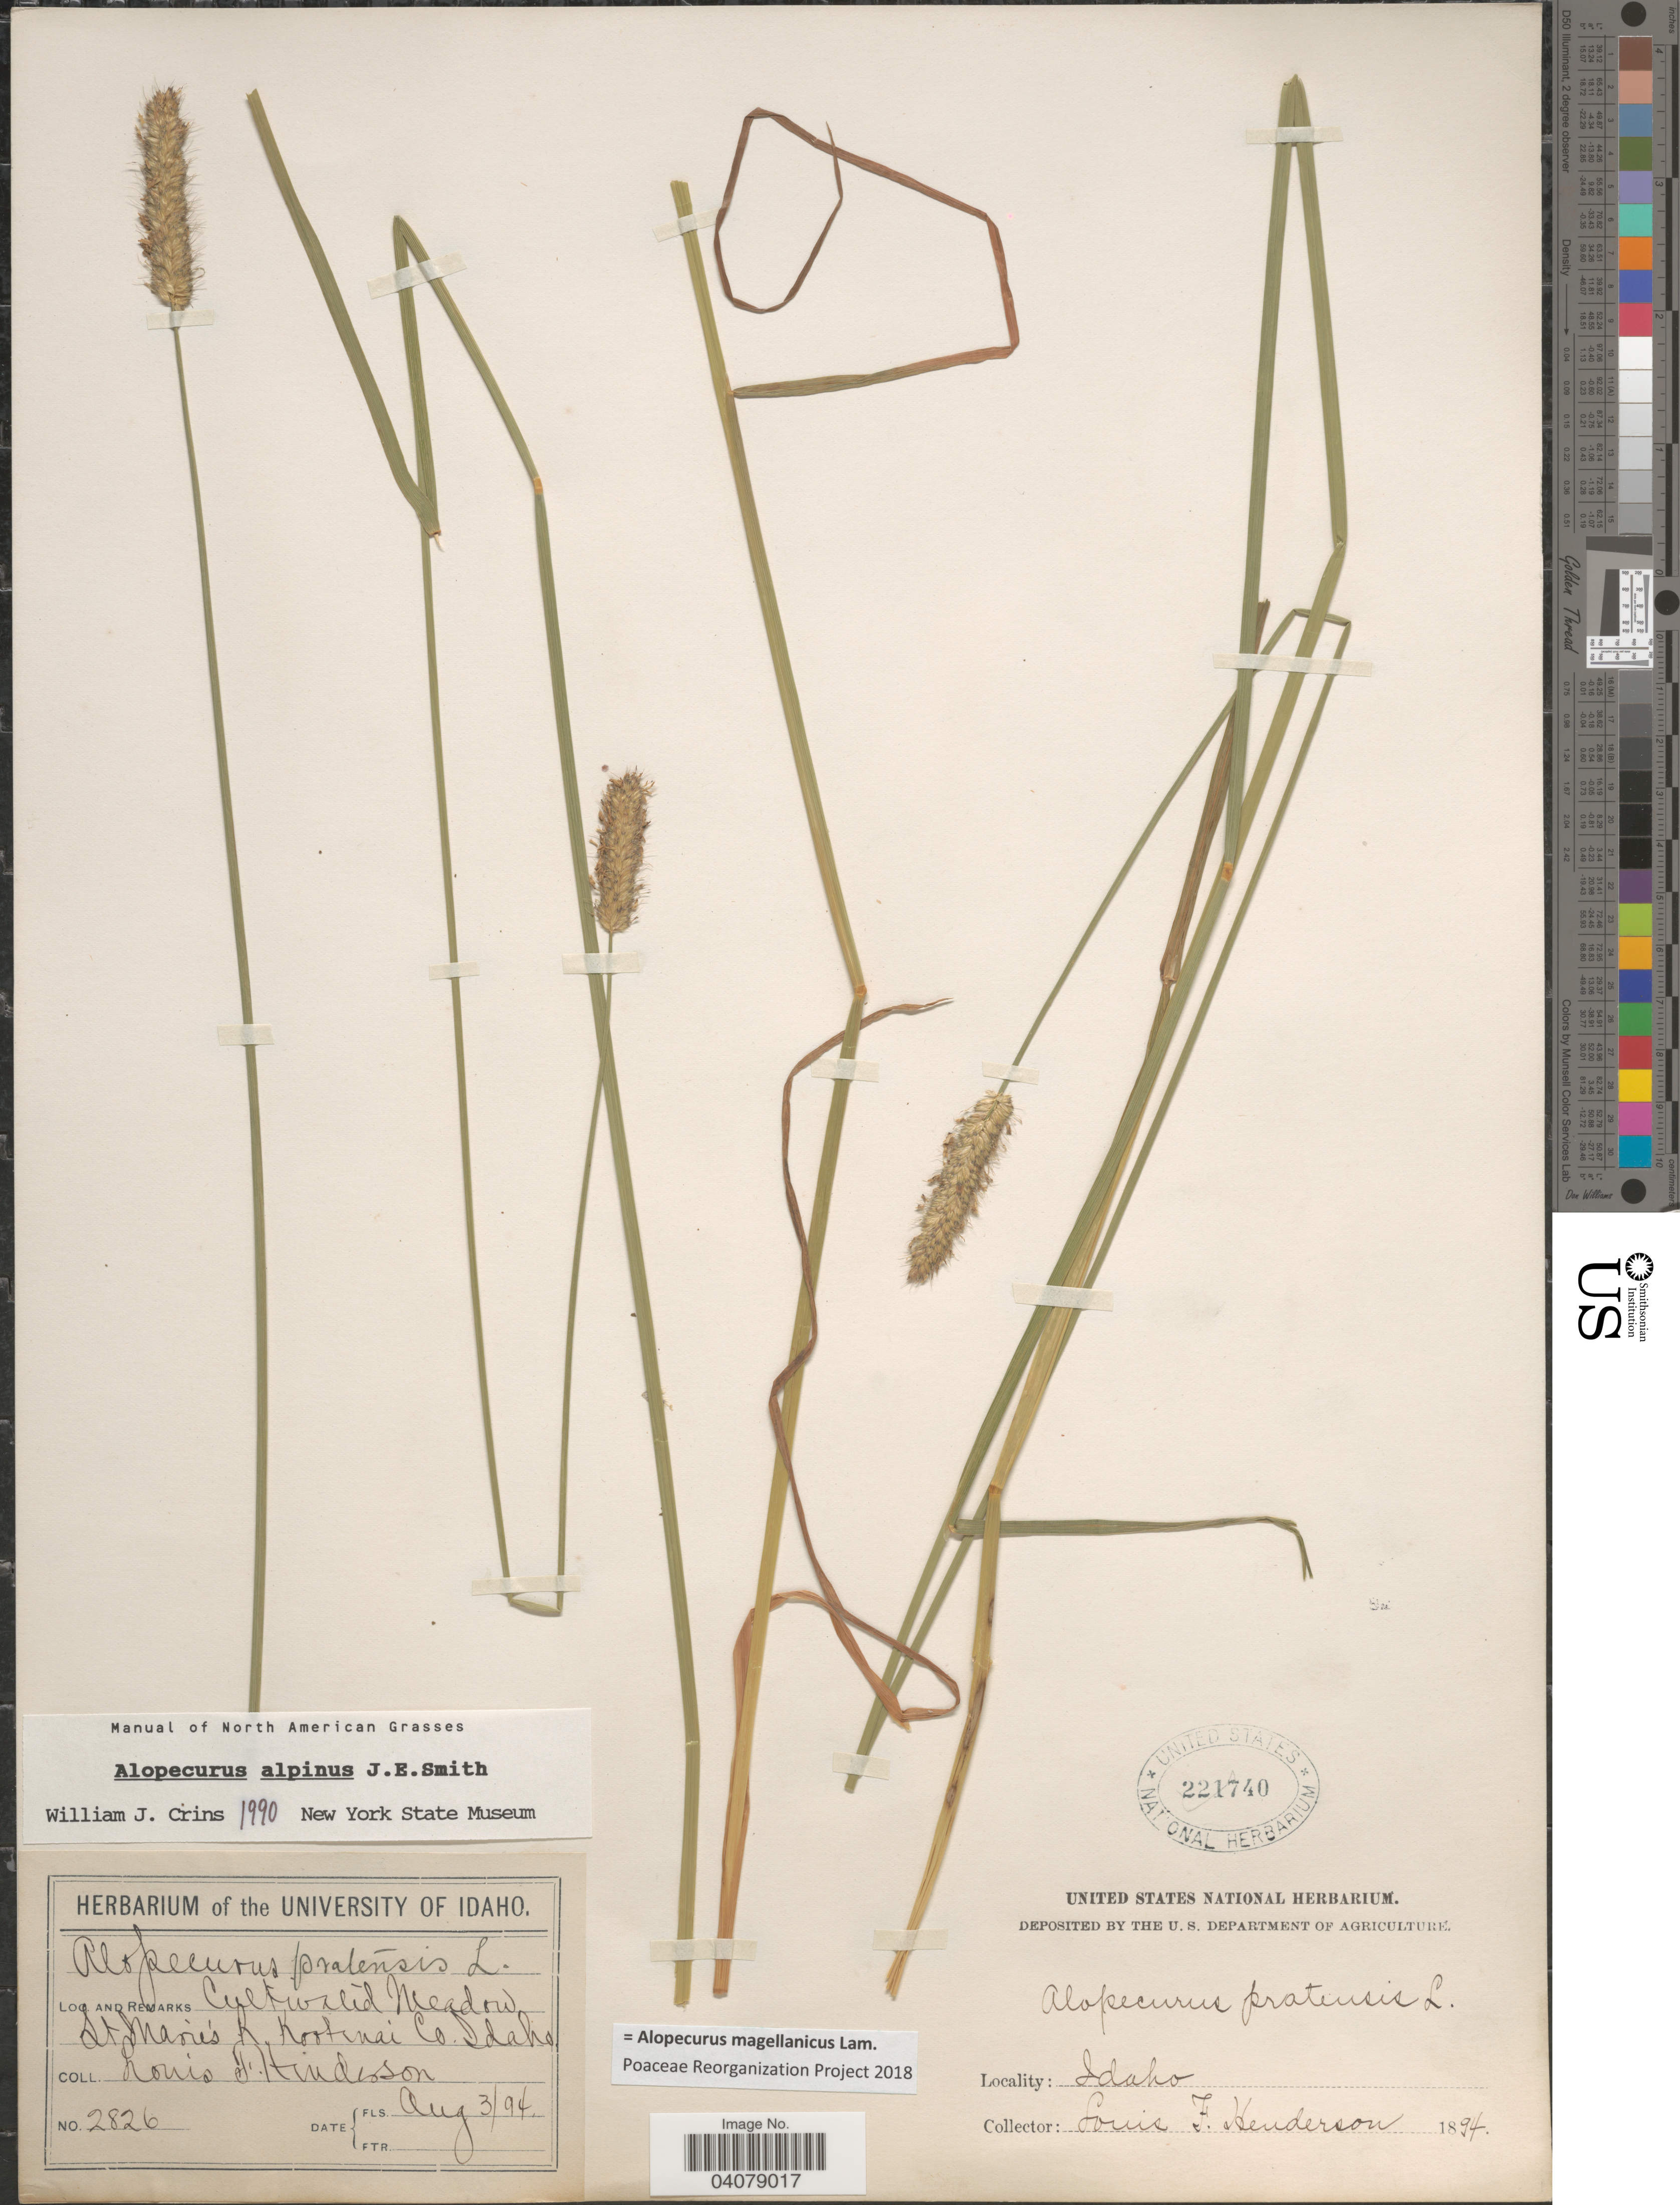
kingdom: Plantae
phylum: Tracheophyta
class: Liliopsida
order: Poales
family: Poaceae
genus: Alopecurus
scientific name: Alopecurus magellanicus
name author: Lam.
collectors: L. Henderson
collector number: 2826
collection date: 1894-08-03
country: United States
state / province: Idaho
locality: Cultivated Meadow. St Marie's R. Kootenai Co.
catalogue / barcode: US 221740